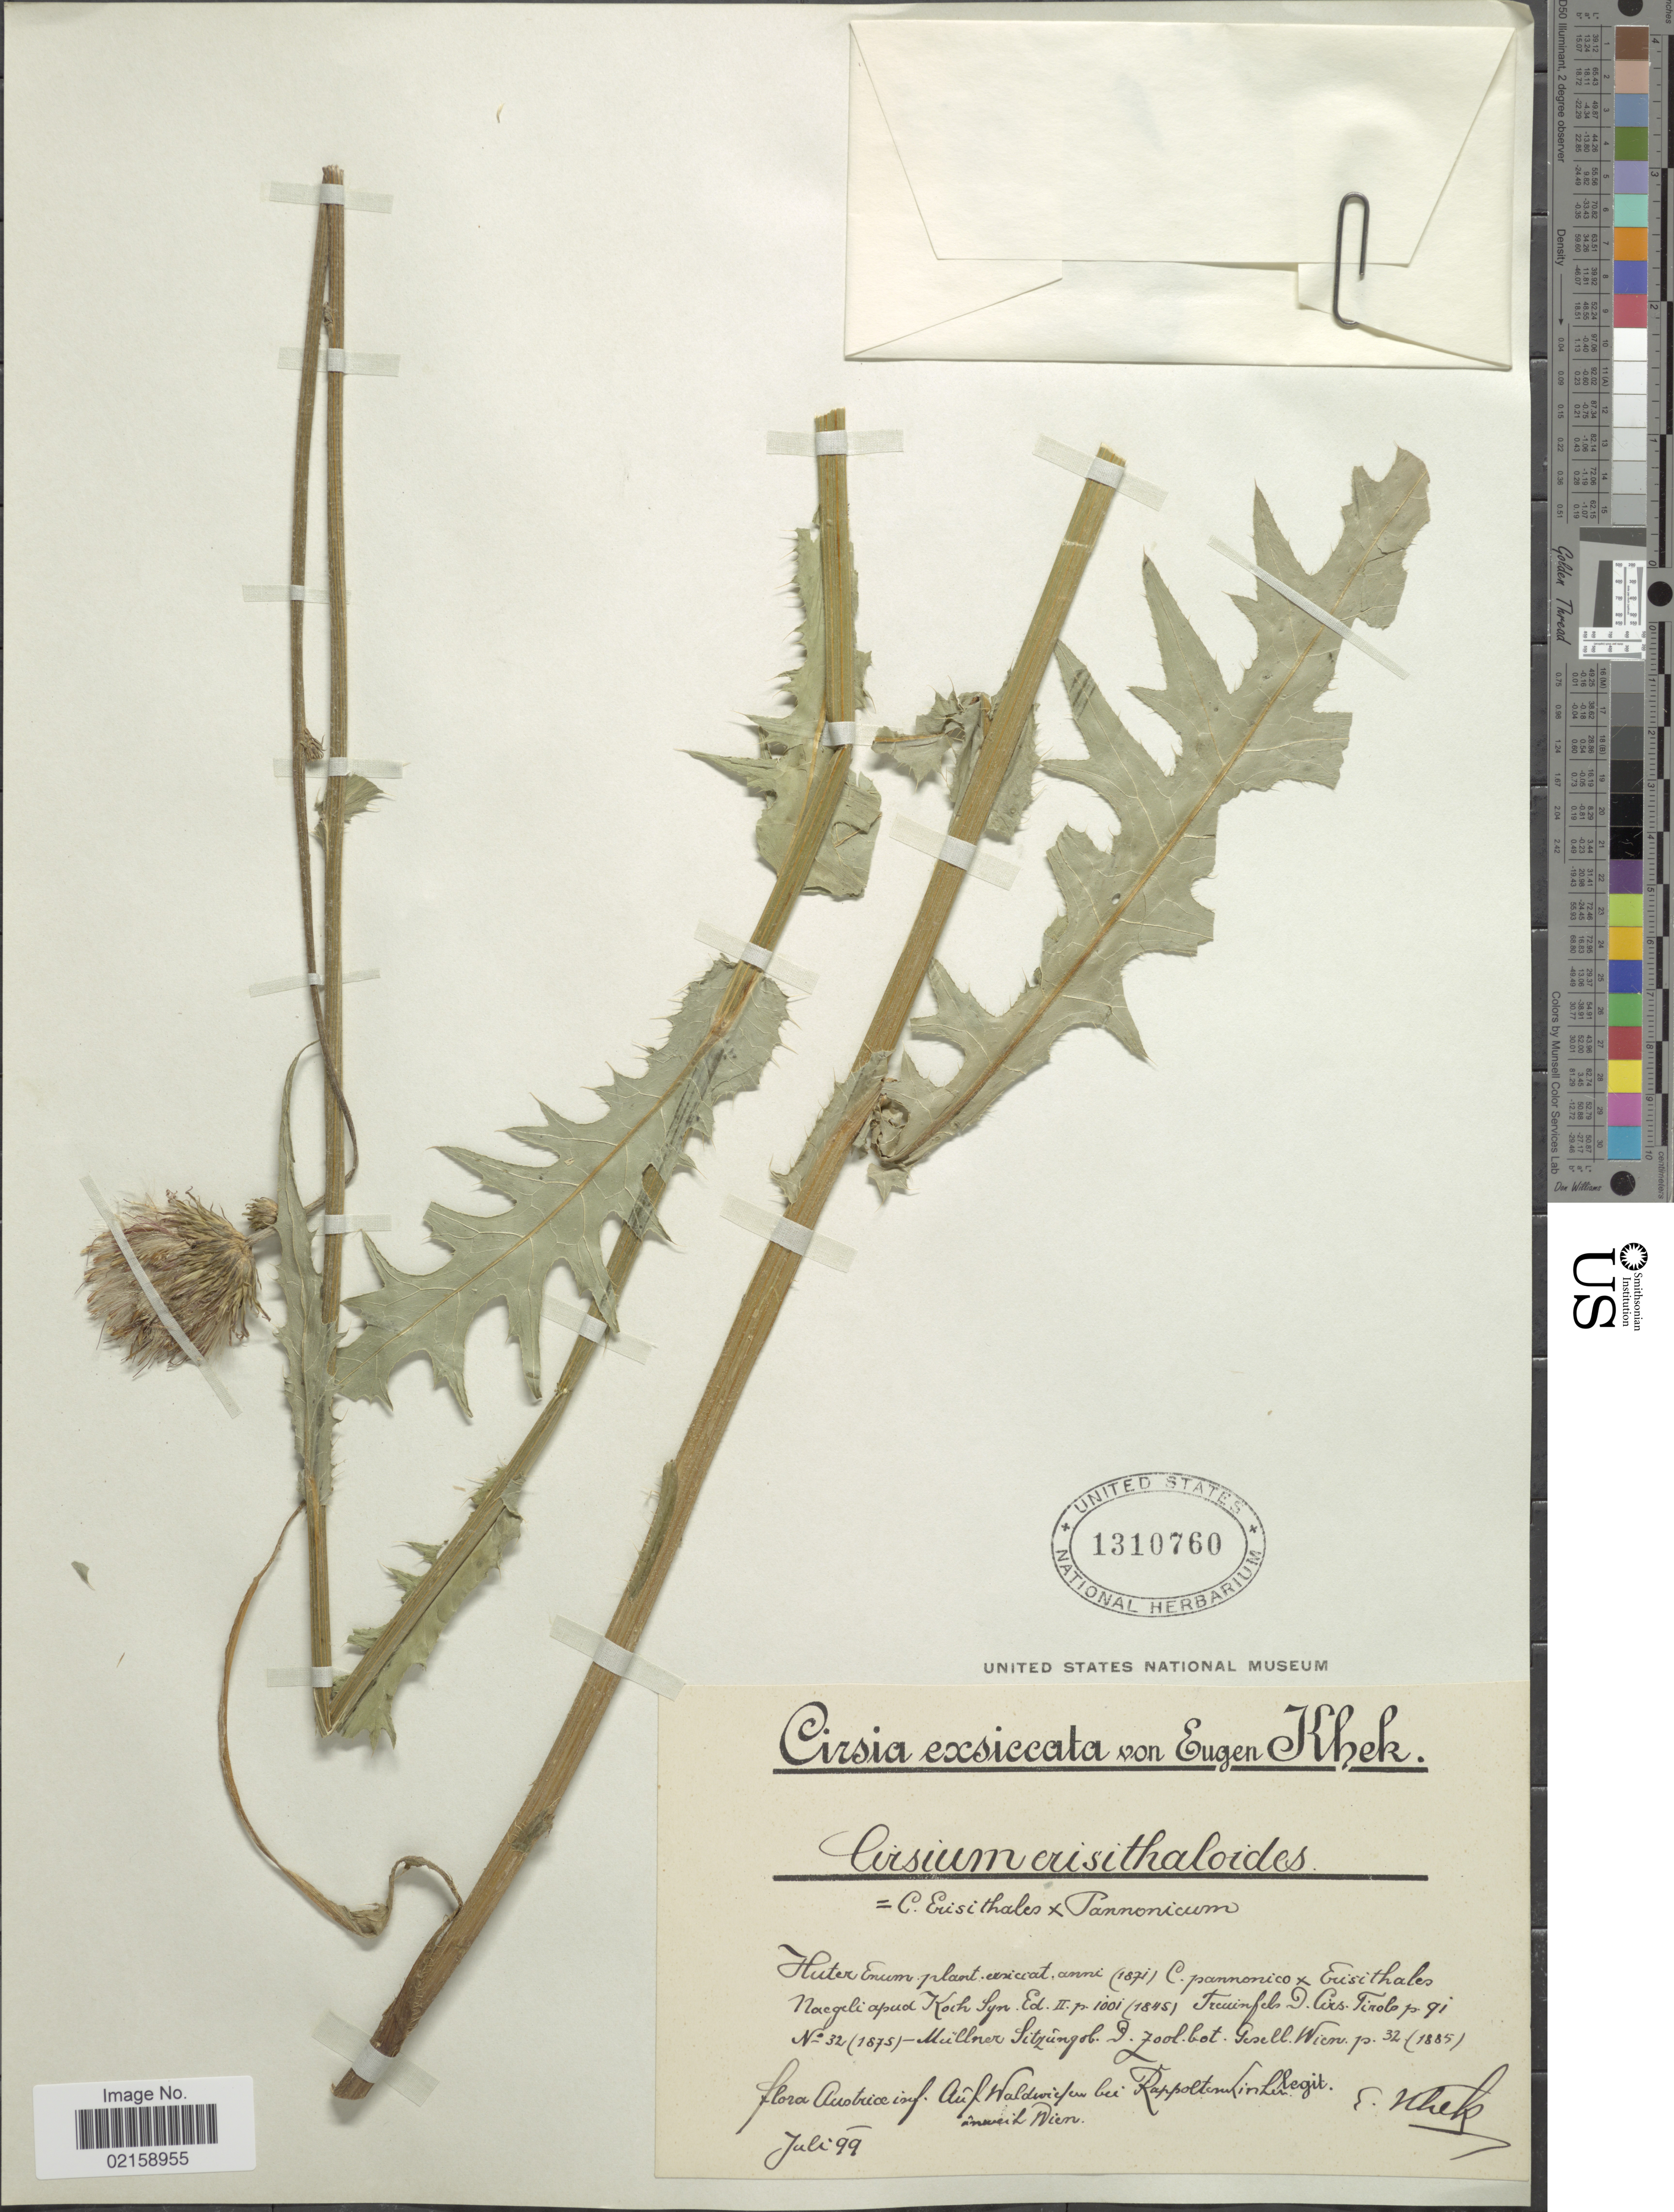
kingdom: Plantae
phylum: Tracheophyta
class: Magnoliopsida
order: Asterales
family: Asteraceae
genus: Cirsium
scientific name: Cirsium erisithales x C. pannonicum (L. f.) Link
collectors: E. J. Khek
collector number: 32?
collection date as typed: Transcribed d/m/y: /7/99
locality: Cirsia exsiccata, flora Austriae inf., Auf Waldwufen bei Rappolteni in Lei inwel Wien. [interpreted]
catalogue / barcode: US 1310760